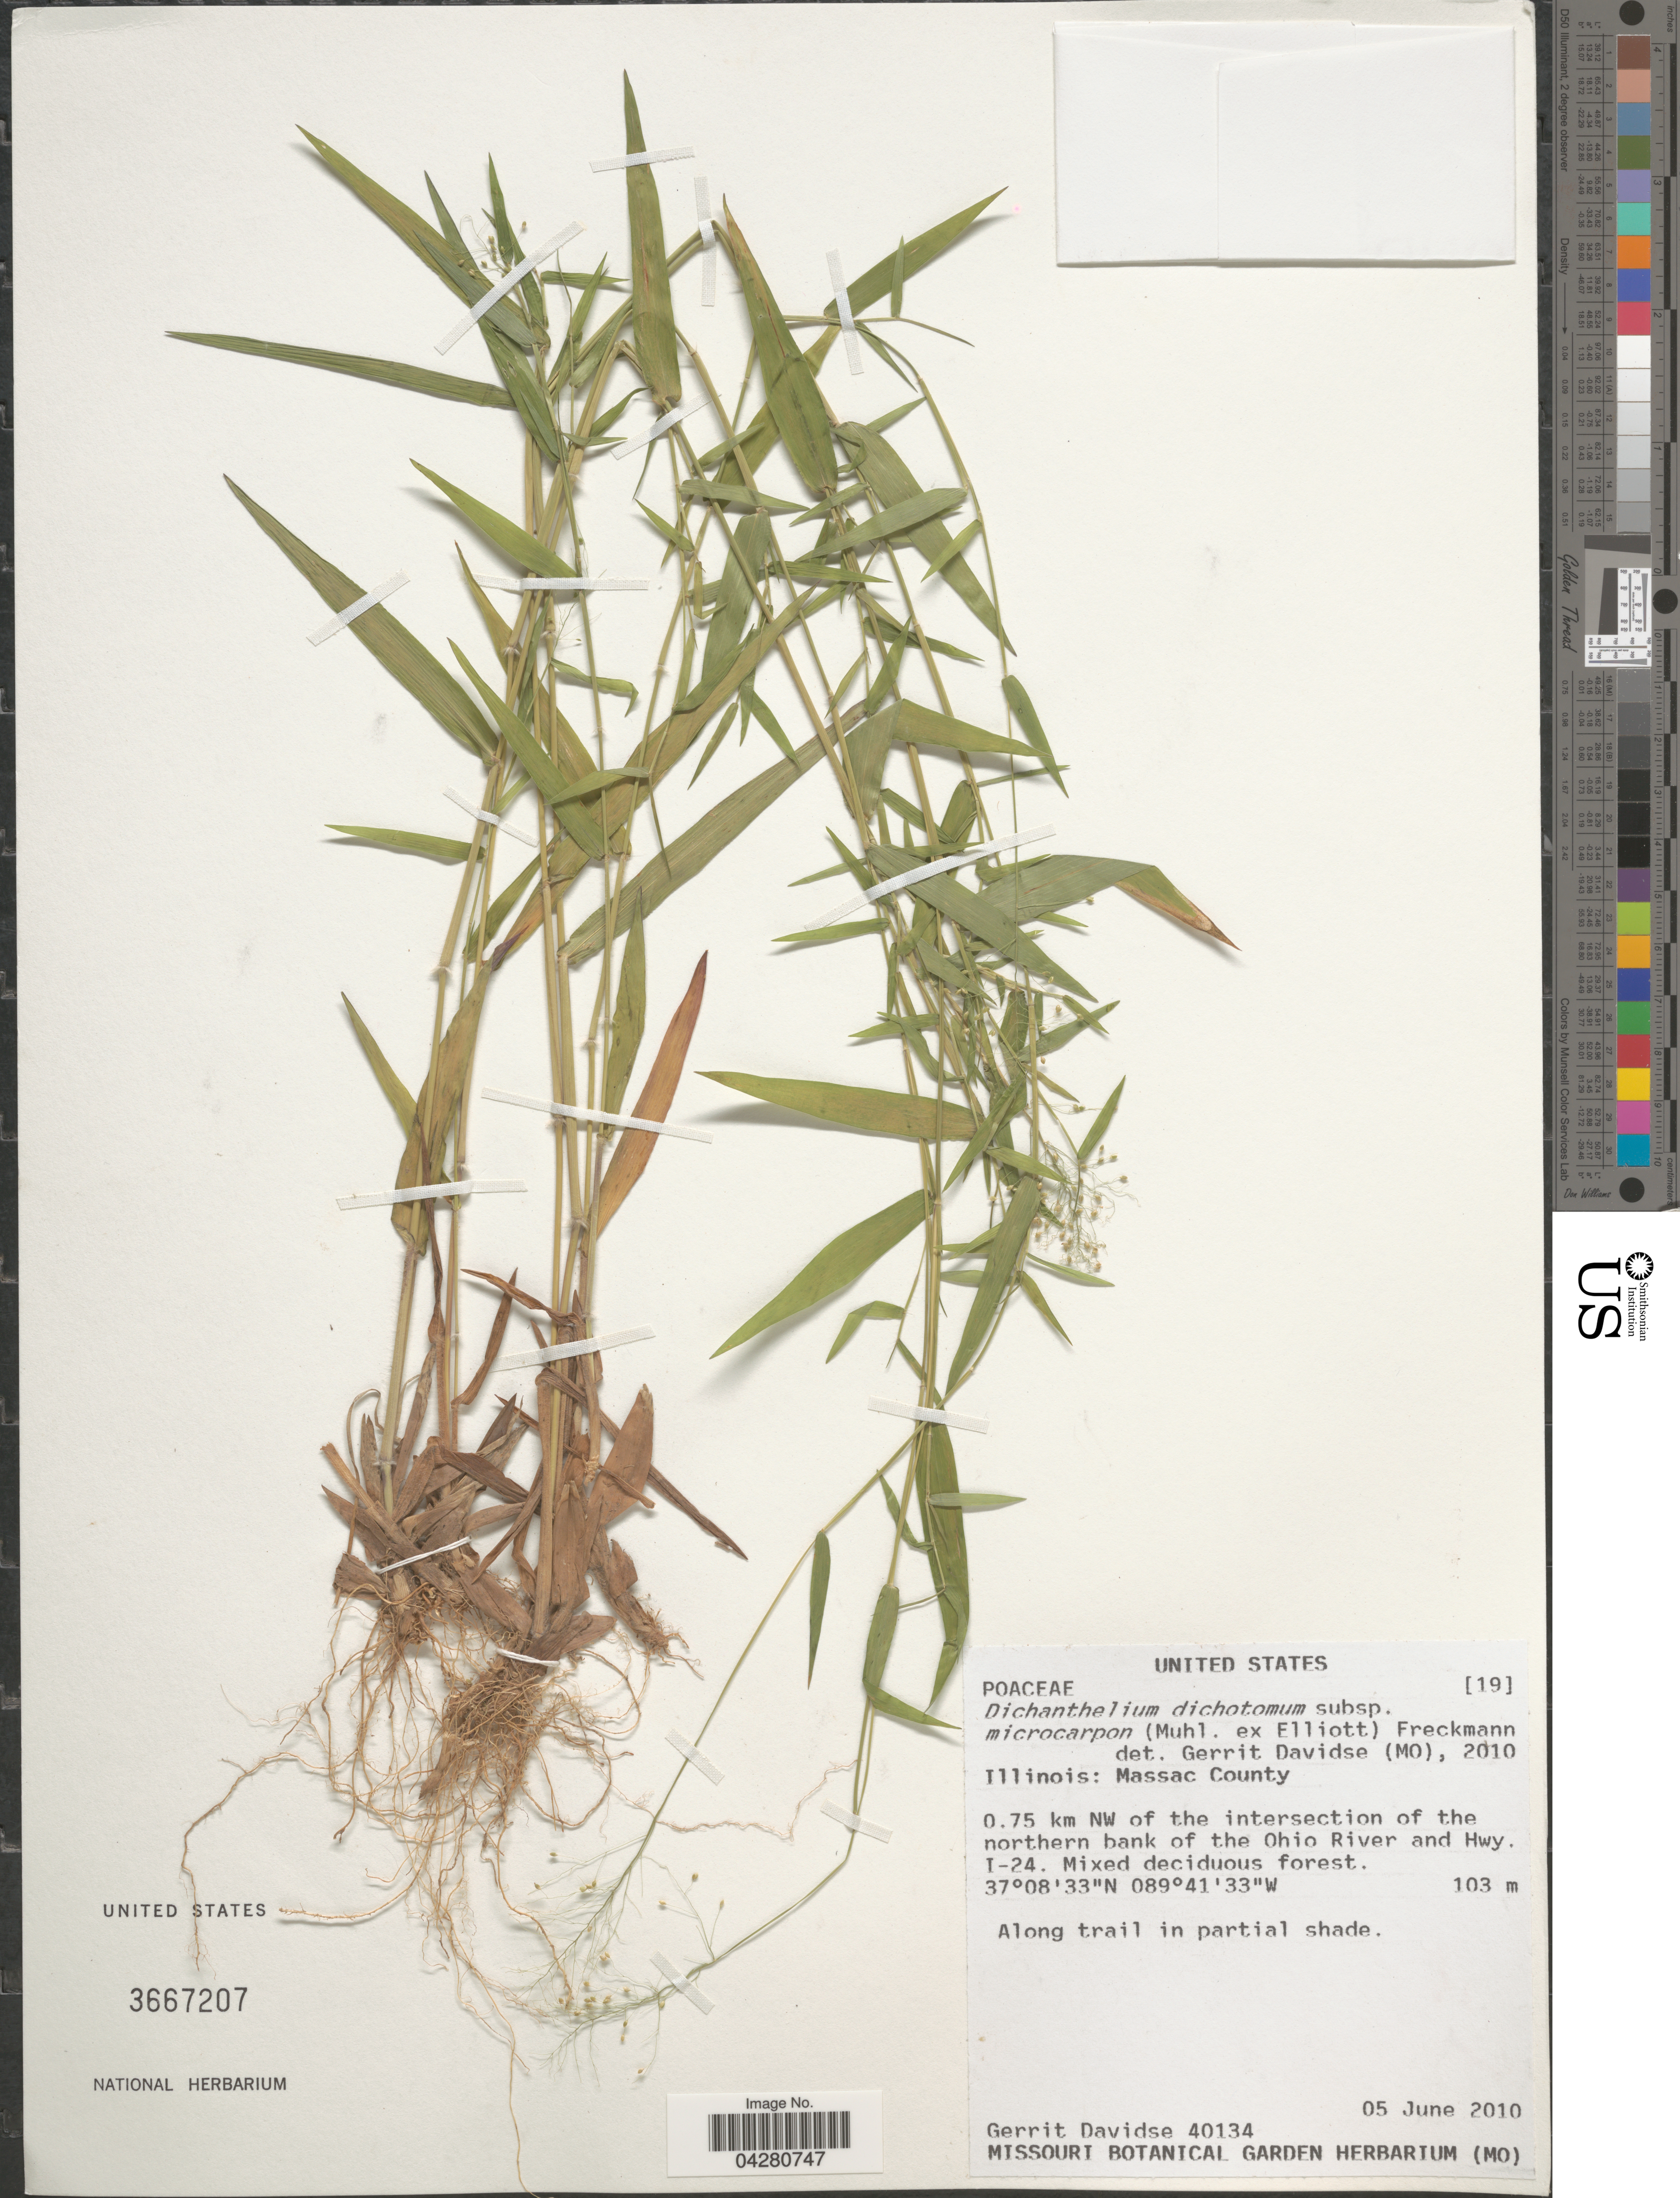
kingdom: Plantae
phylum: Tracheophyta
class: Liliopsida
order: Poales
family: Poaceae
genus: Dichanthelium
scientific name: Dichanthelium dichotomum var. dichotomum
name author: (L.) Gould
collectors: G. Davidse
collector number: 40134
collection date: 2010-06-05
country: United States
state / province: Illinois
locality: Massac County. 0.75 km NW of the intersection of the northern bank of the Ohio River and Hwy. I-24. Along trail in partial shade.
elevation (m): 103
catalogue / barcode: US 3667207